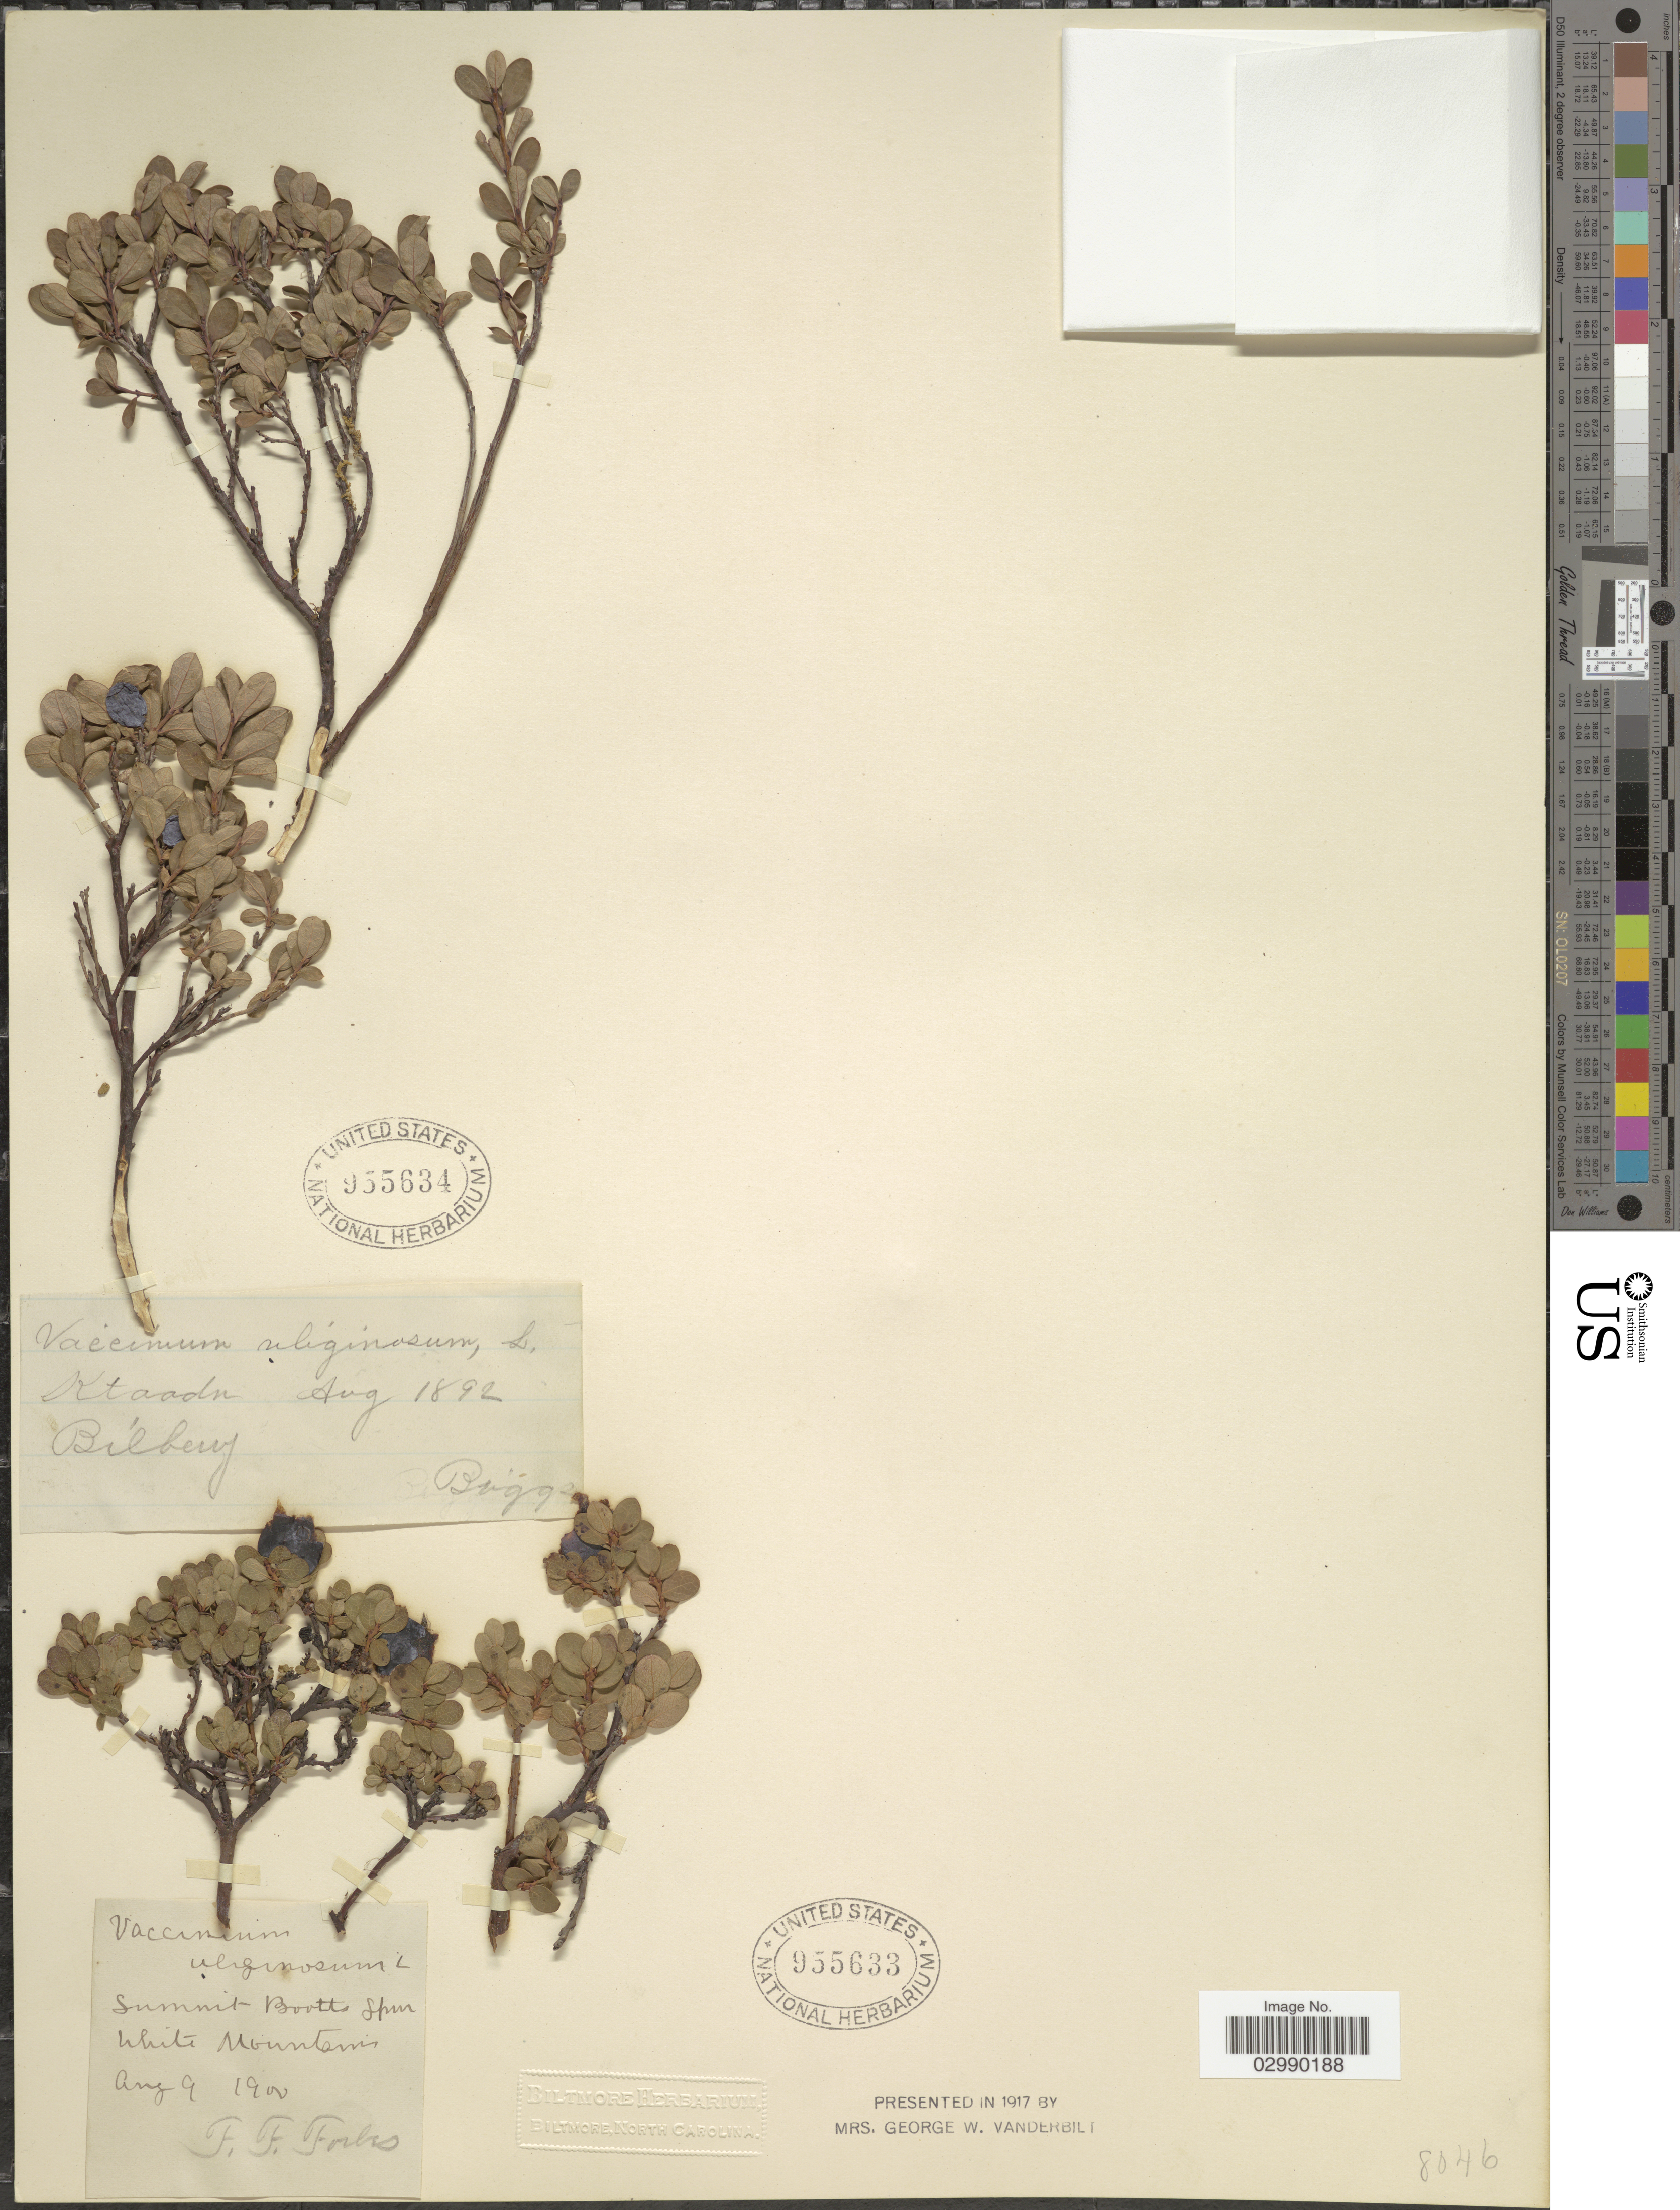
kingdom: Plantae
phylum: Tracheophyta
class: Magnoliopsida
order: Ericales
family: Ericaceae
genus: Vaccinium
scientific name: Vaccinium uliginosum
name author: L.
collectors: Buggs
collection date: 1892-08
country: United States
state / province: Maine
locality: Ktaadn, Bilberry.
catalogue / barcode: US 955634-2